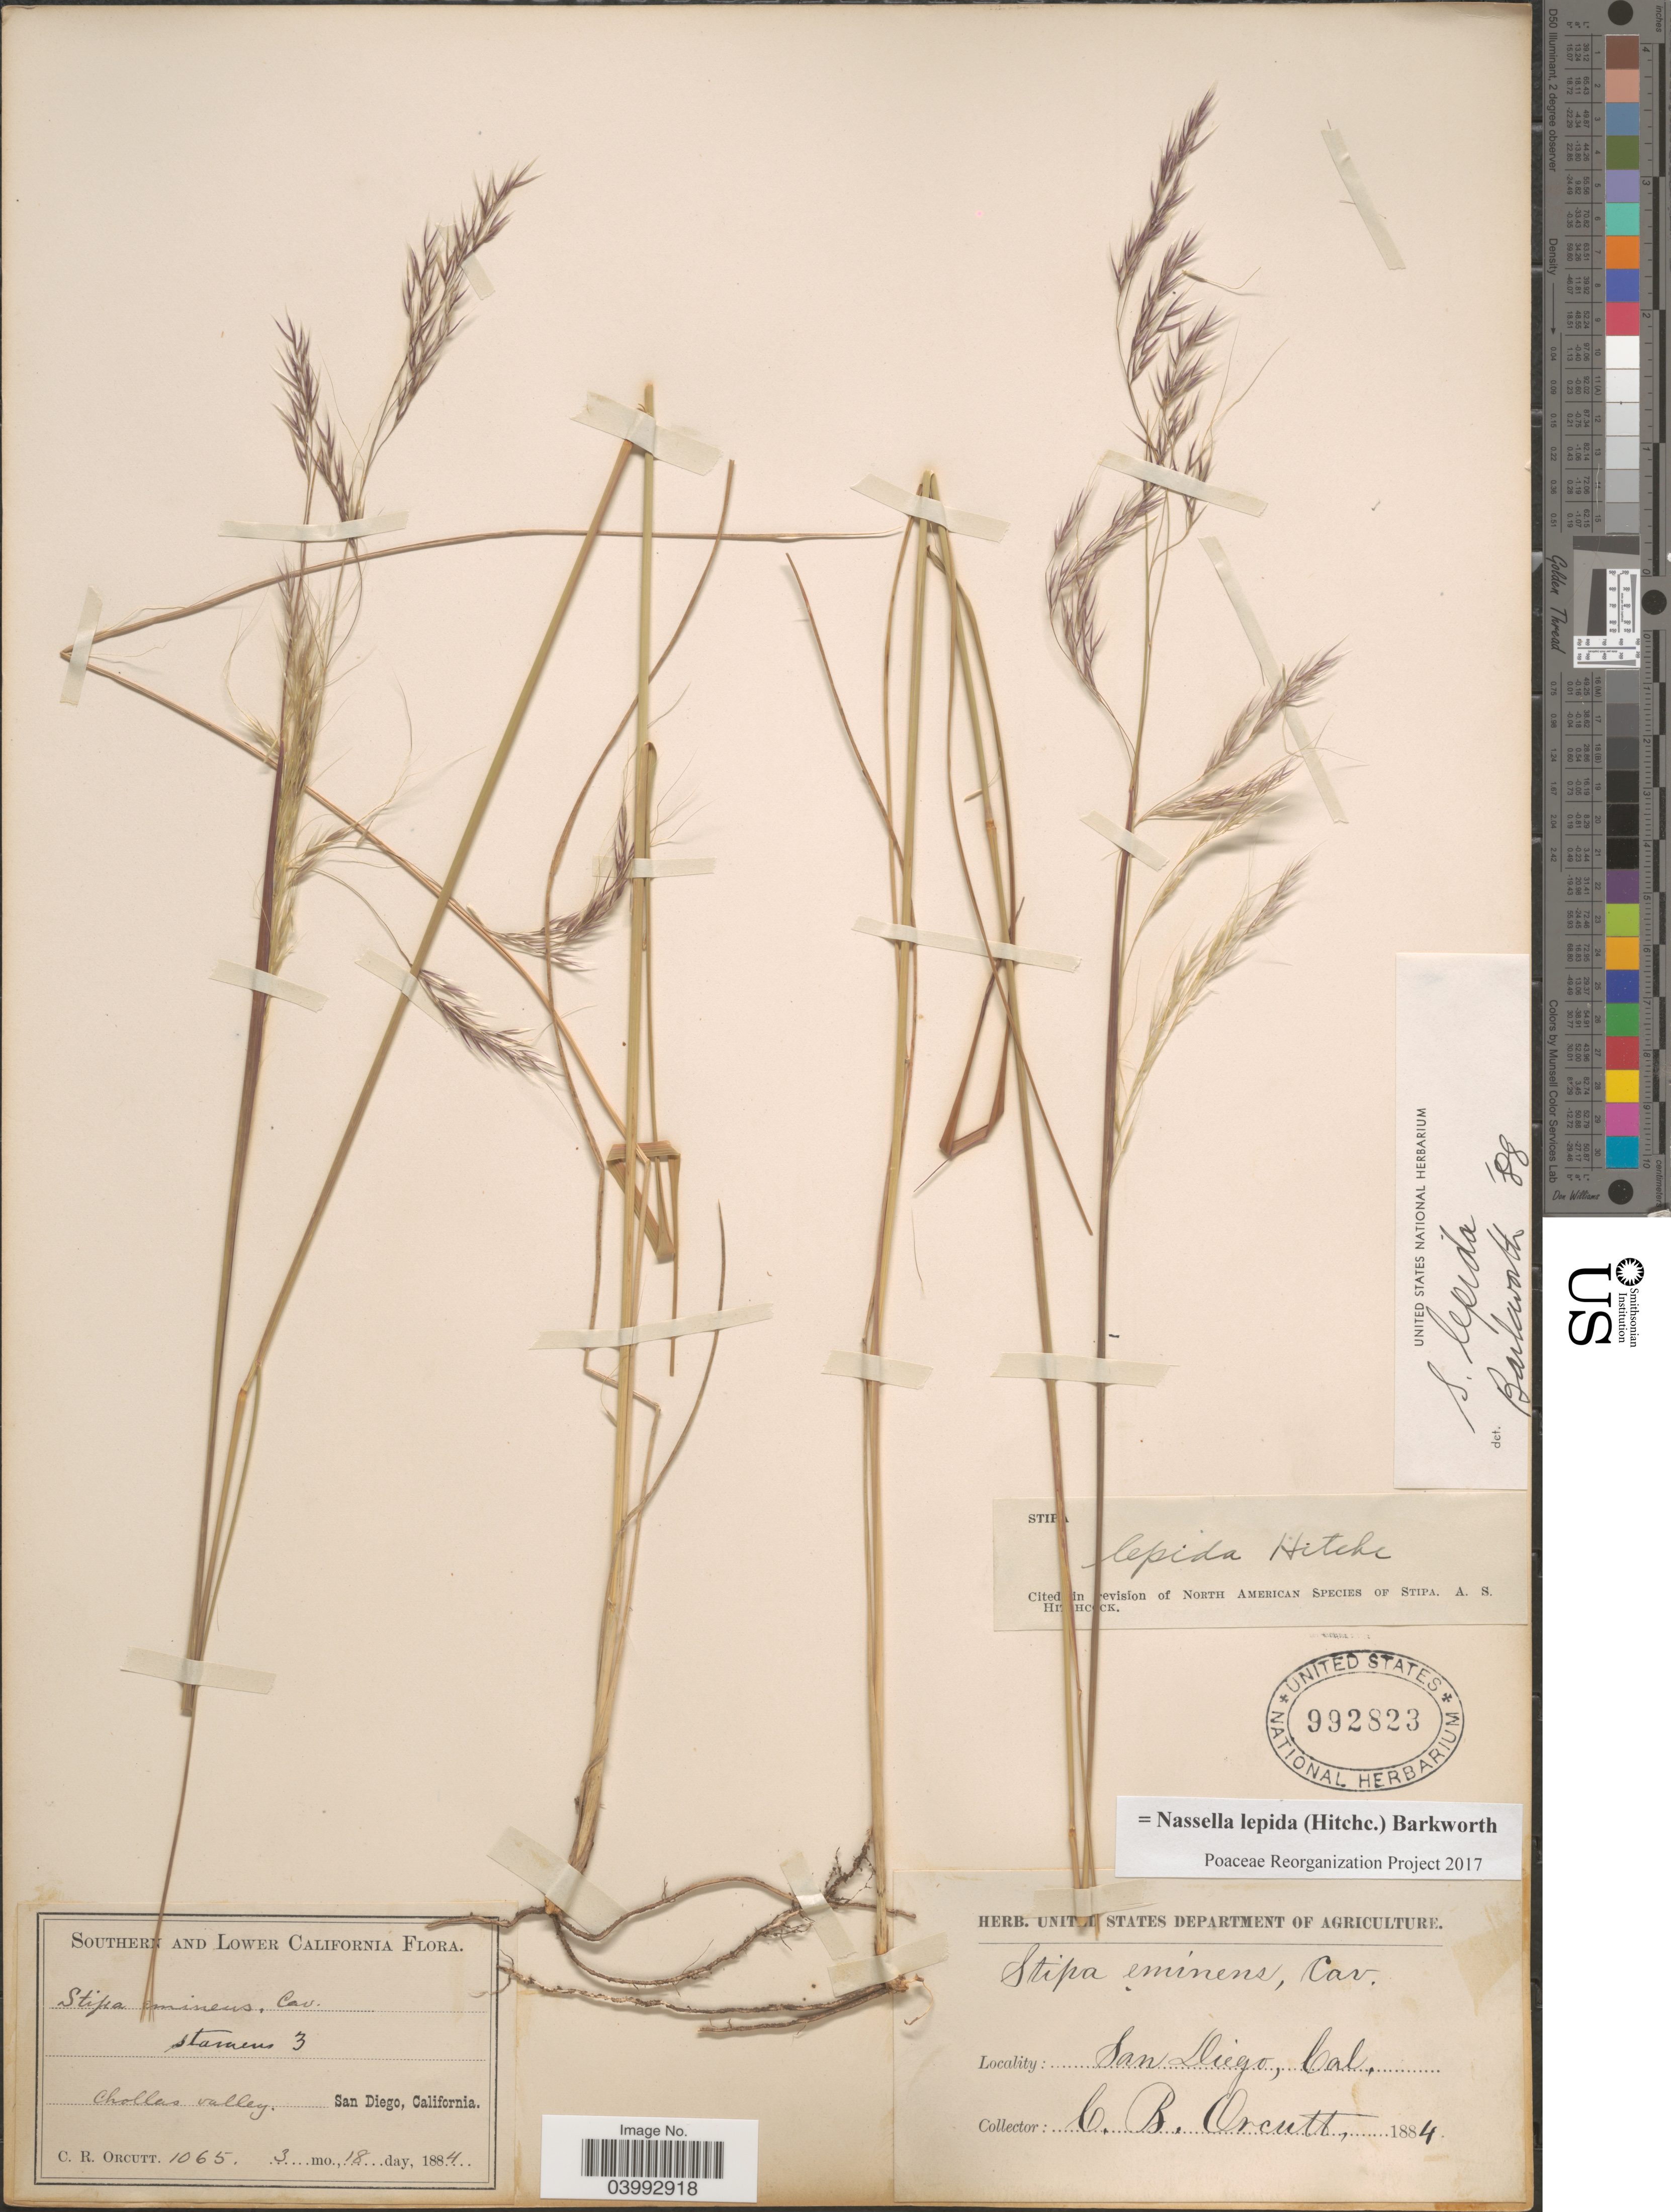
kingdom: Plantae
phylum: Tracheophyta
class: Liliopsida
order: Poales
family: Poaceae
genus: Nassella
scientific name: Nassella lepida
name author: (Hitchc.) Barkworth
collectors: C. R. Orcutt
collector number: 1065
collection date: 1884-03-18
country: United States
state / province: California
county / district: San Diego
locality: Southern California. Chollas valley, San Diego.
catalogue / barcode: US 992823